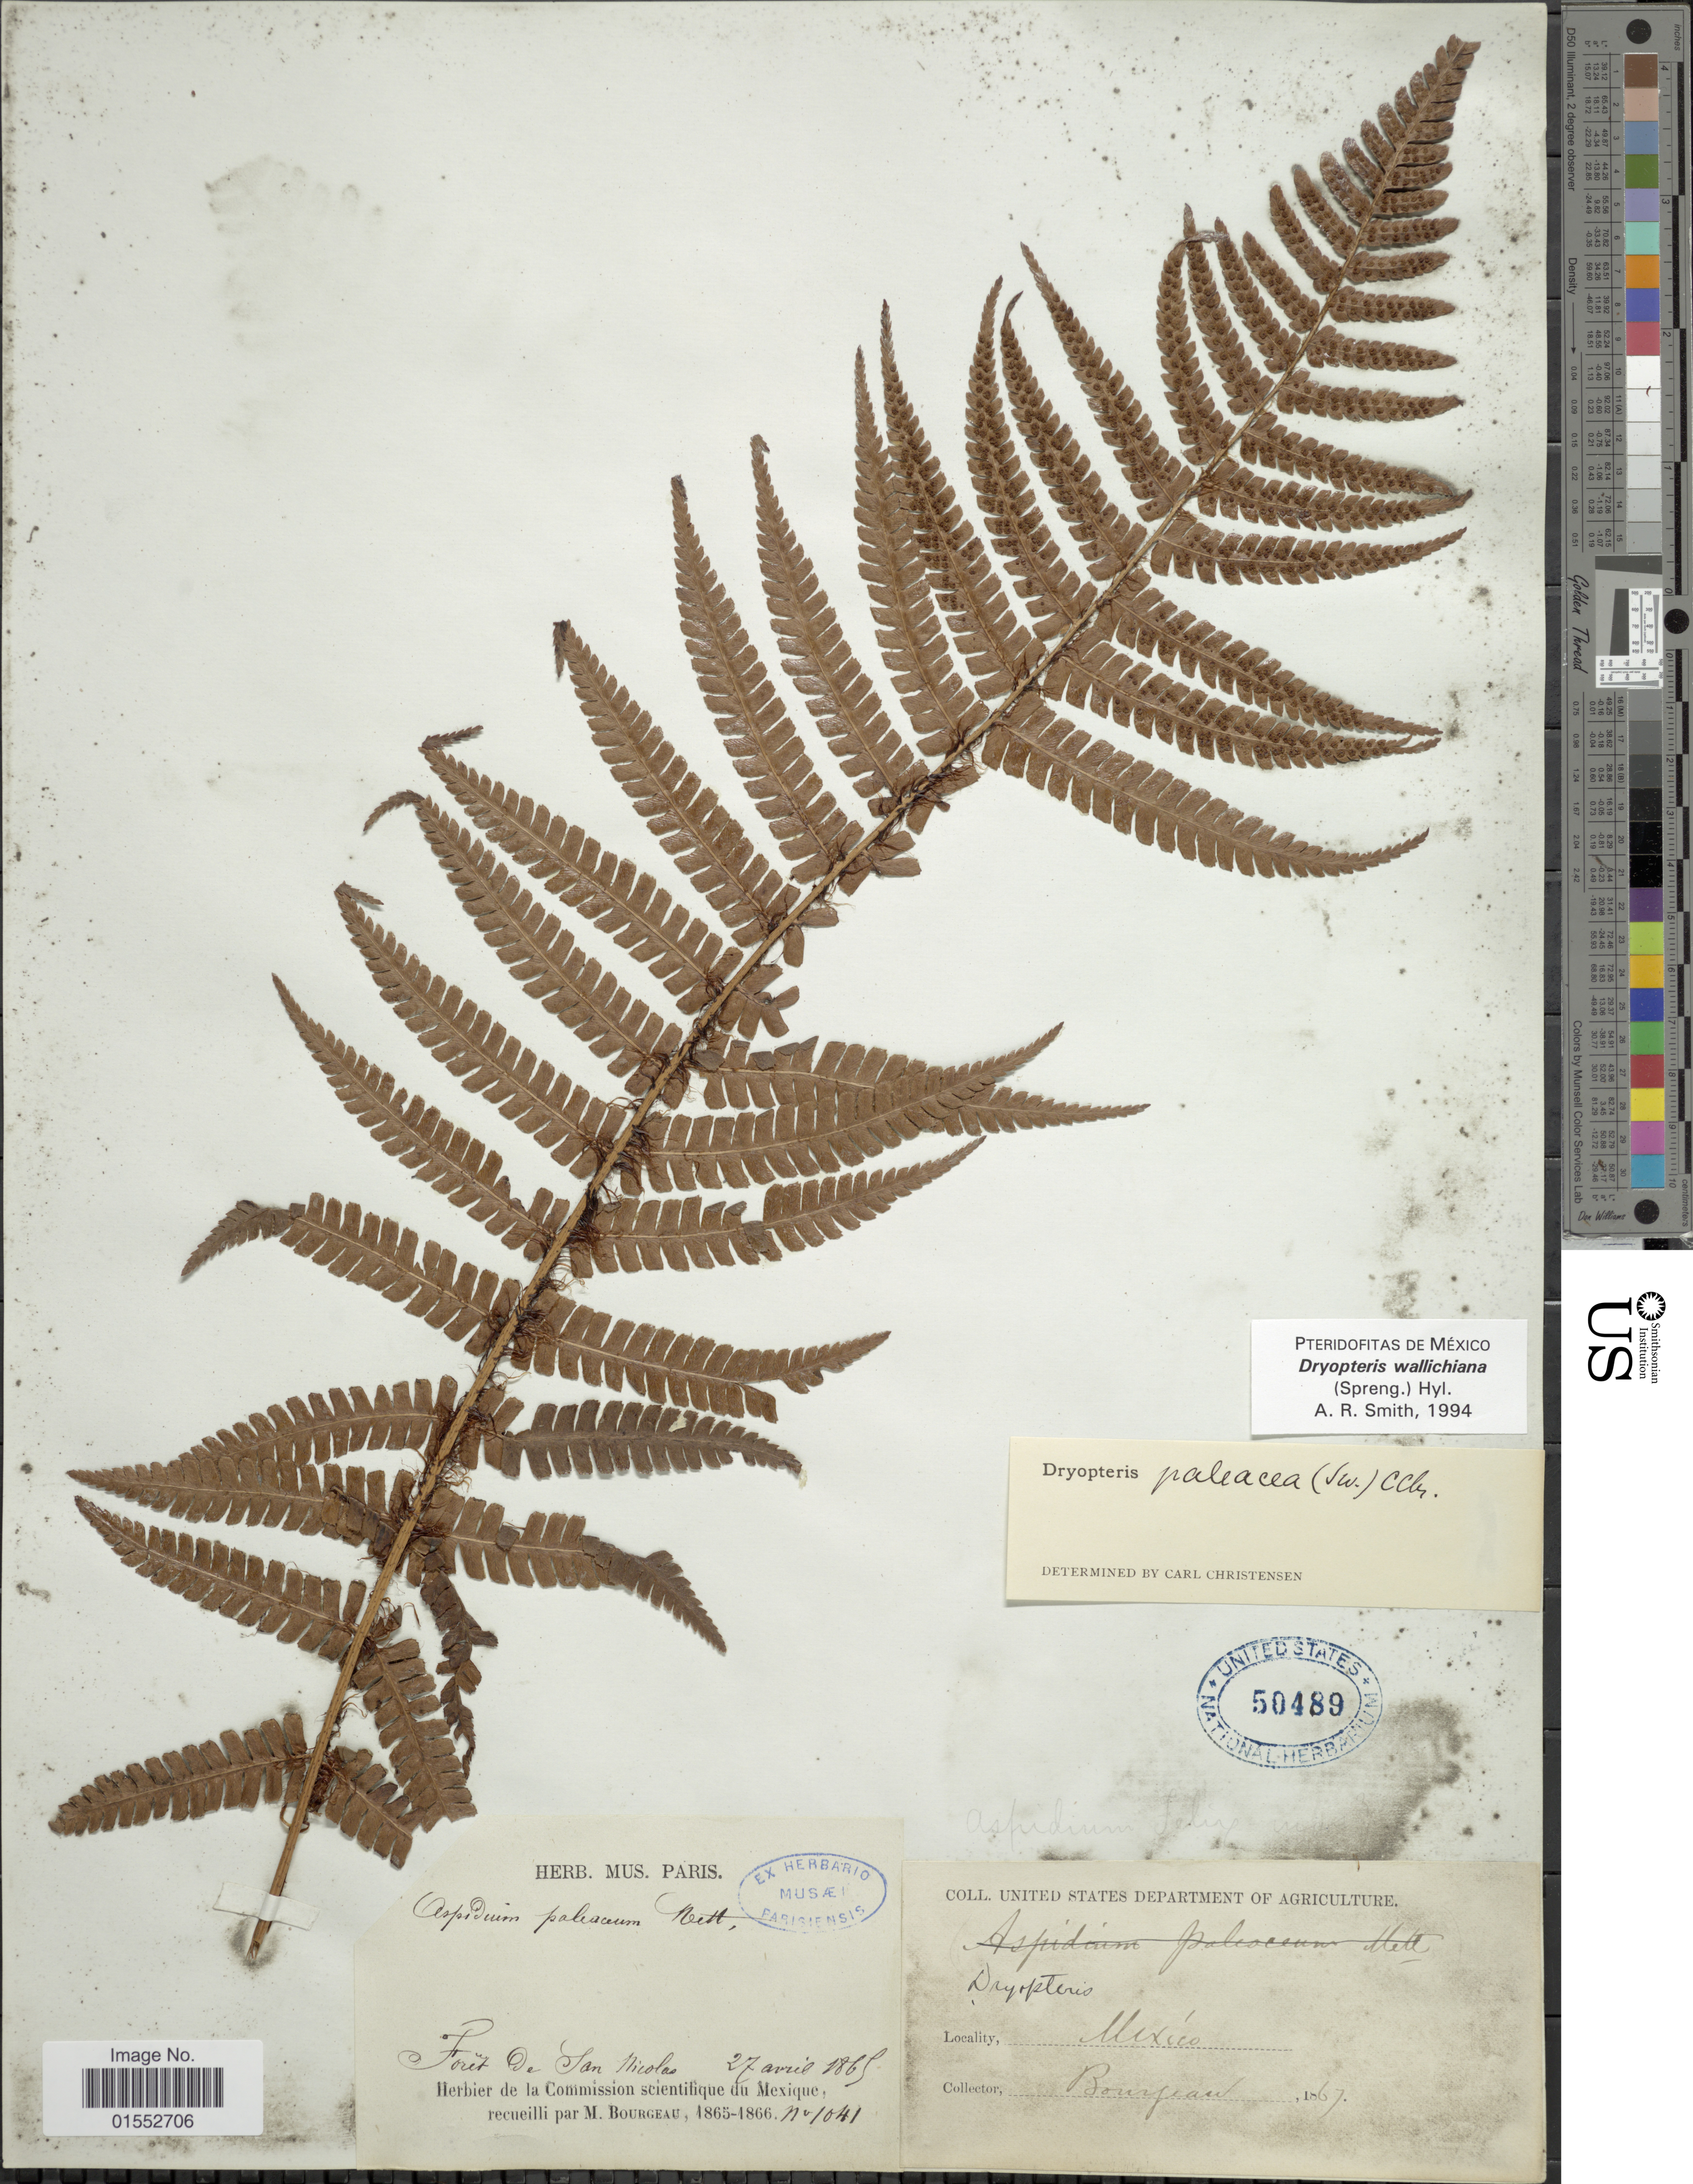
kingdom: Plantae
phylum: Tracheophyta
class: Polypodiopsida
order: Polypodiales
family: Dryopteridaceae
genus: Dryopteris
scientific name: Dryopteris wallichiana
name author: (Spreng.) Hyl.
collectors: M. Bourgeau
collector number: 1041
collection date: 1865-04-27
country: Mexico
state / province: México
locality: Forêt de San Nicolas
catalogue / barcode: US 50489